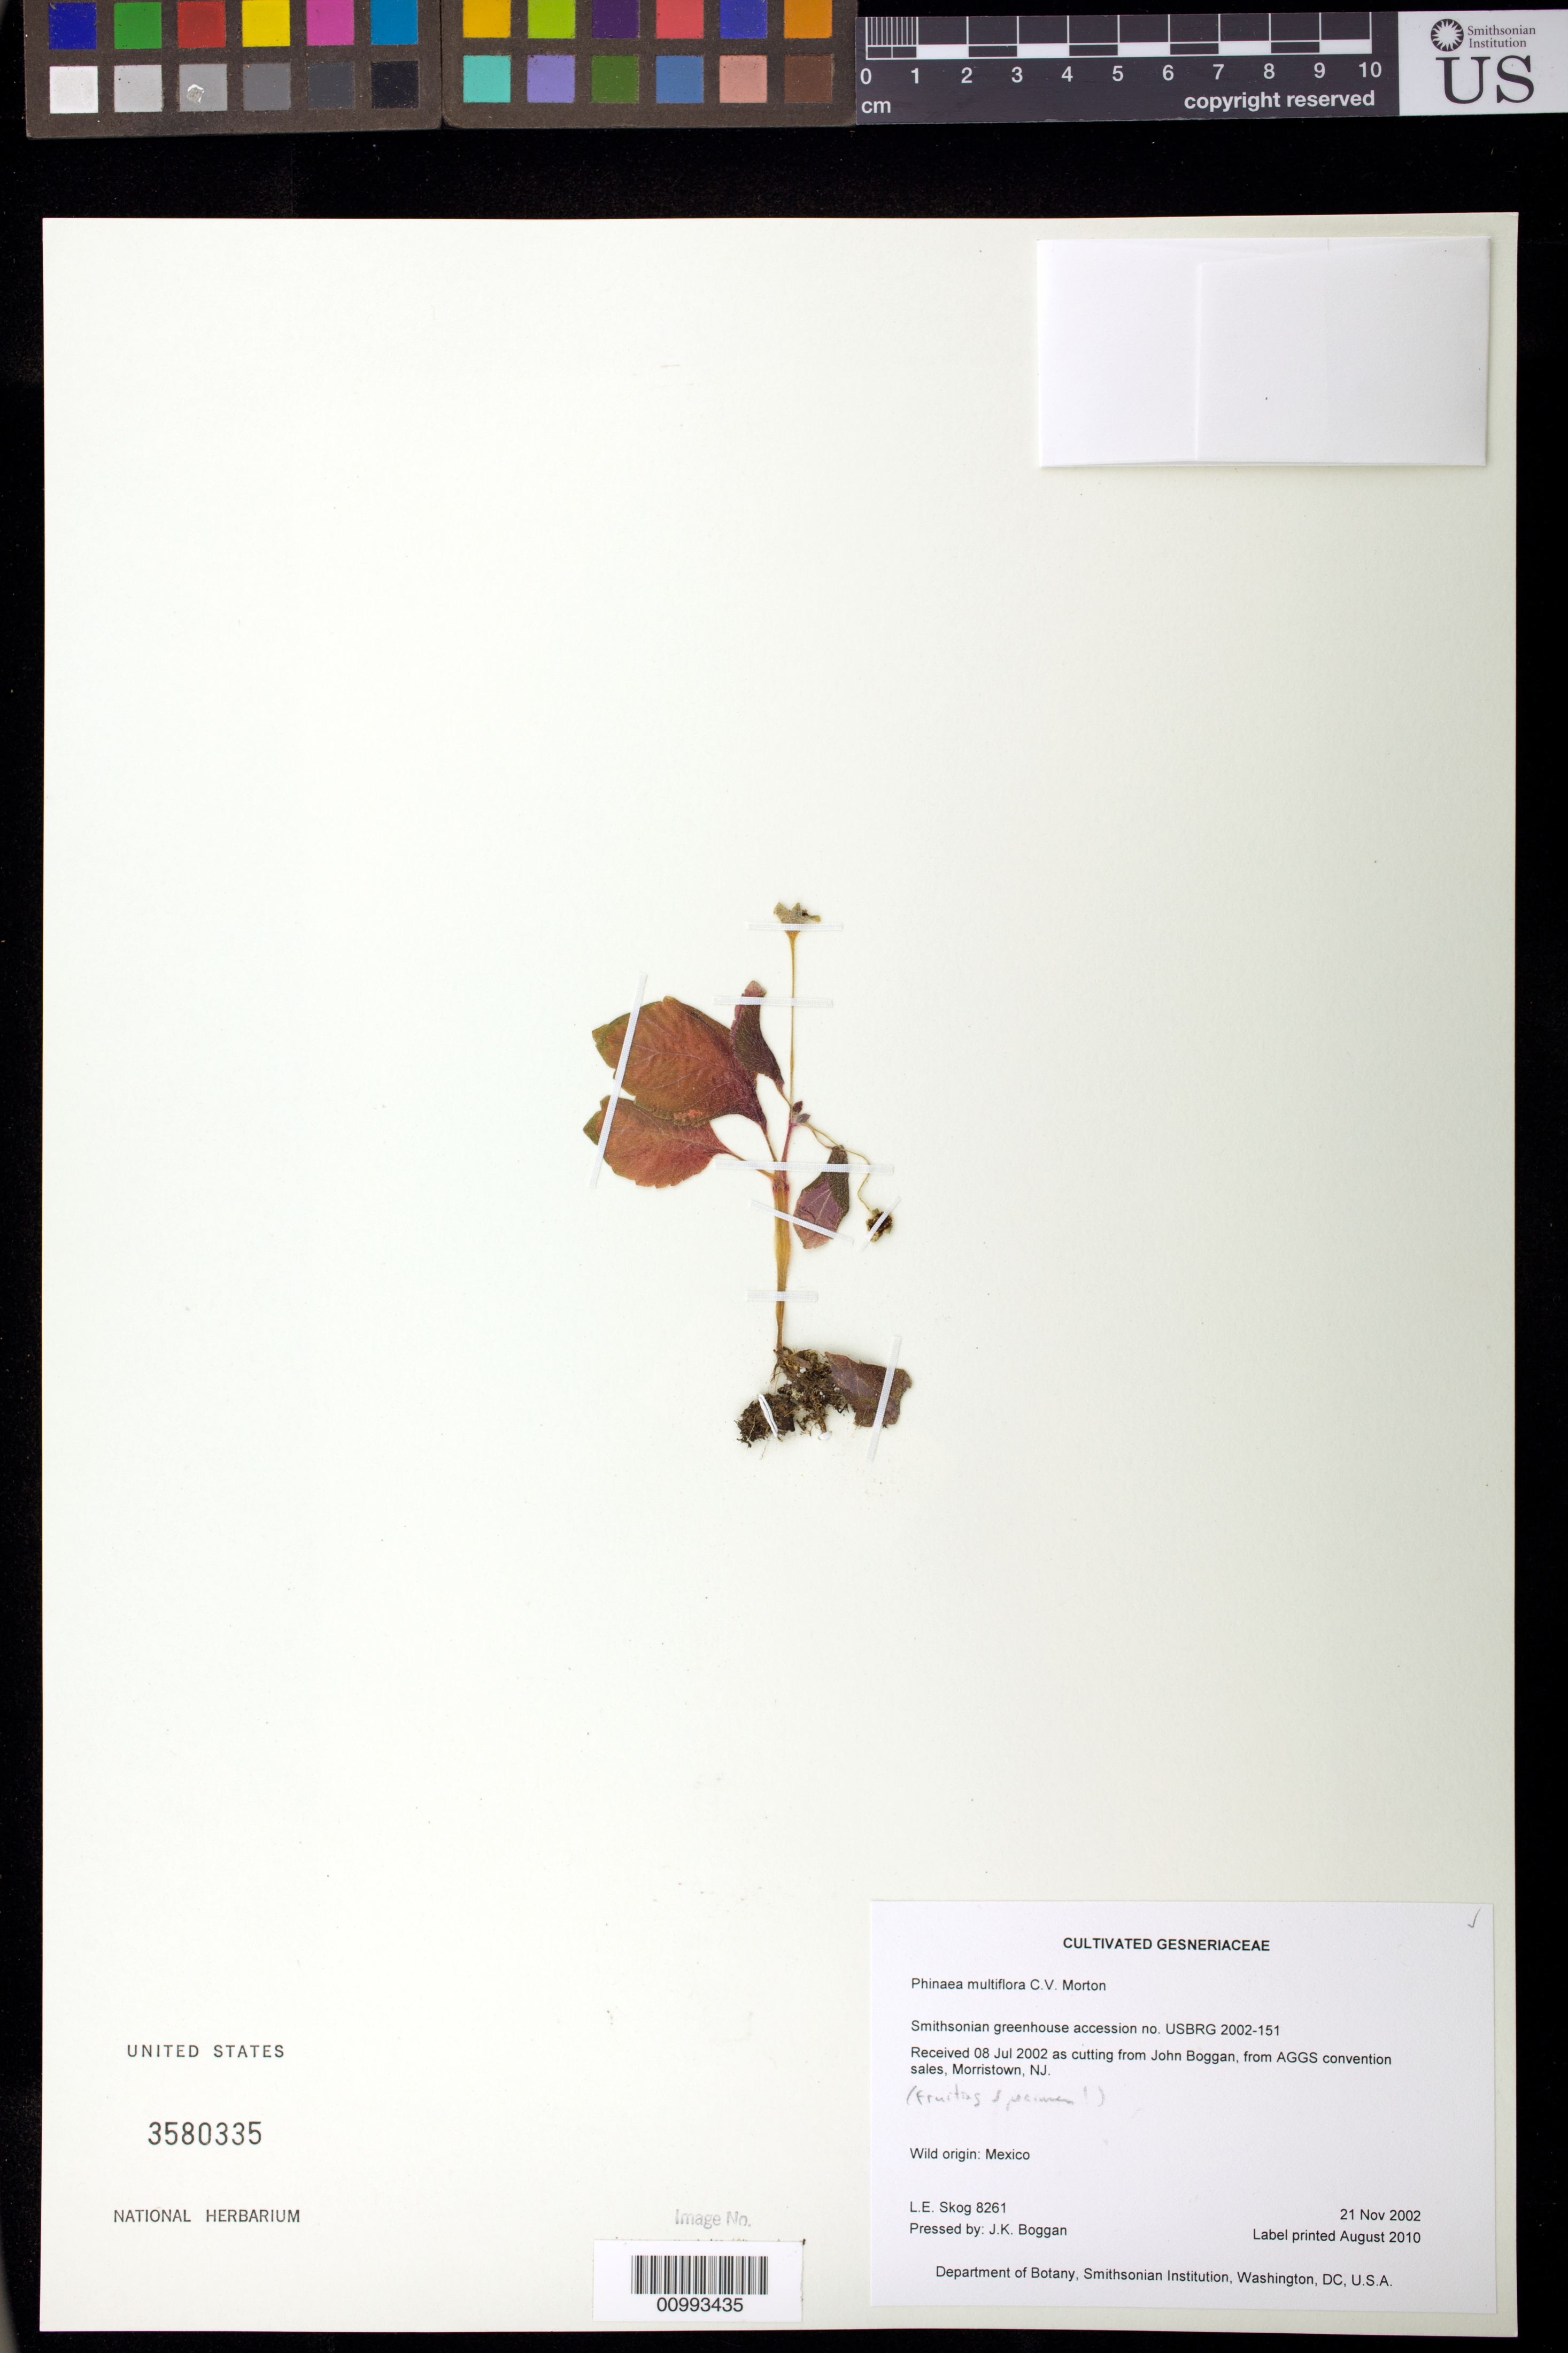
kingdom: Plantae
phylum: Tracheophyta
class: Magnoliopsida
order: Lamiales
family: Gesneriaceae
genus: Phinaea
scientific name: Phinaea multiflora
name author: C.V. Morton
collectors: L. E. Skog & J. K. Boggan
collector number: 8261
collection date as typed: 21 Nov 2002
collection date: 2002-11-21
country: Mexico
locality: Department of Botany, Smithsonian Institution, Washington, DC, U.S.A.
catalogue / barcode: US 3580335